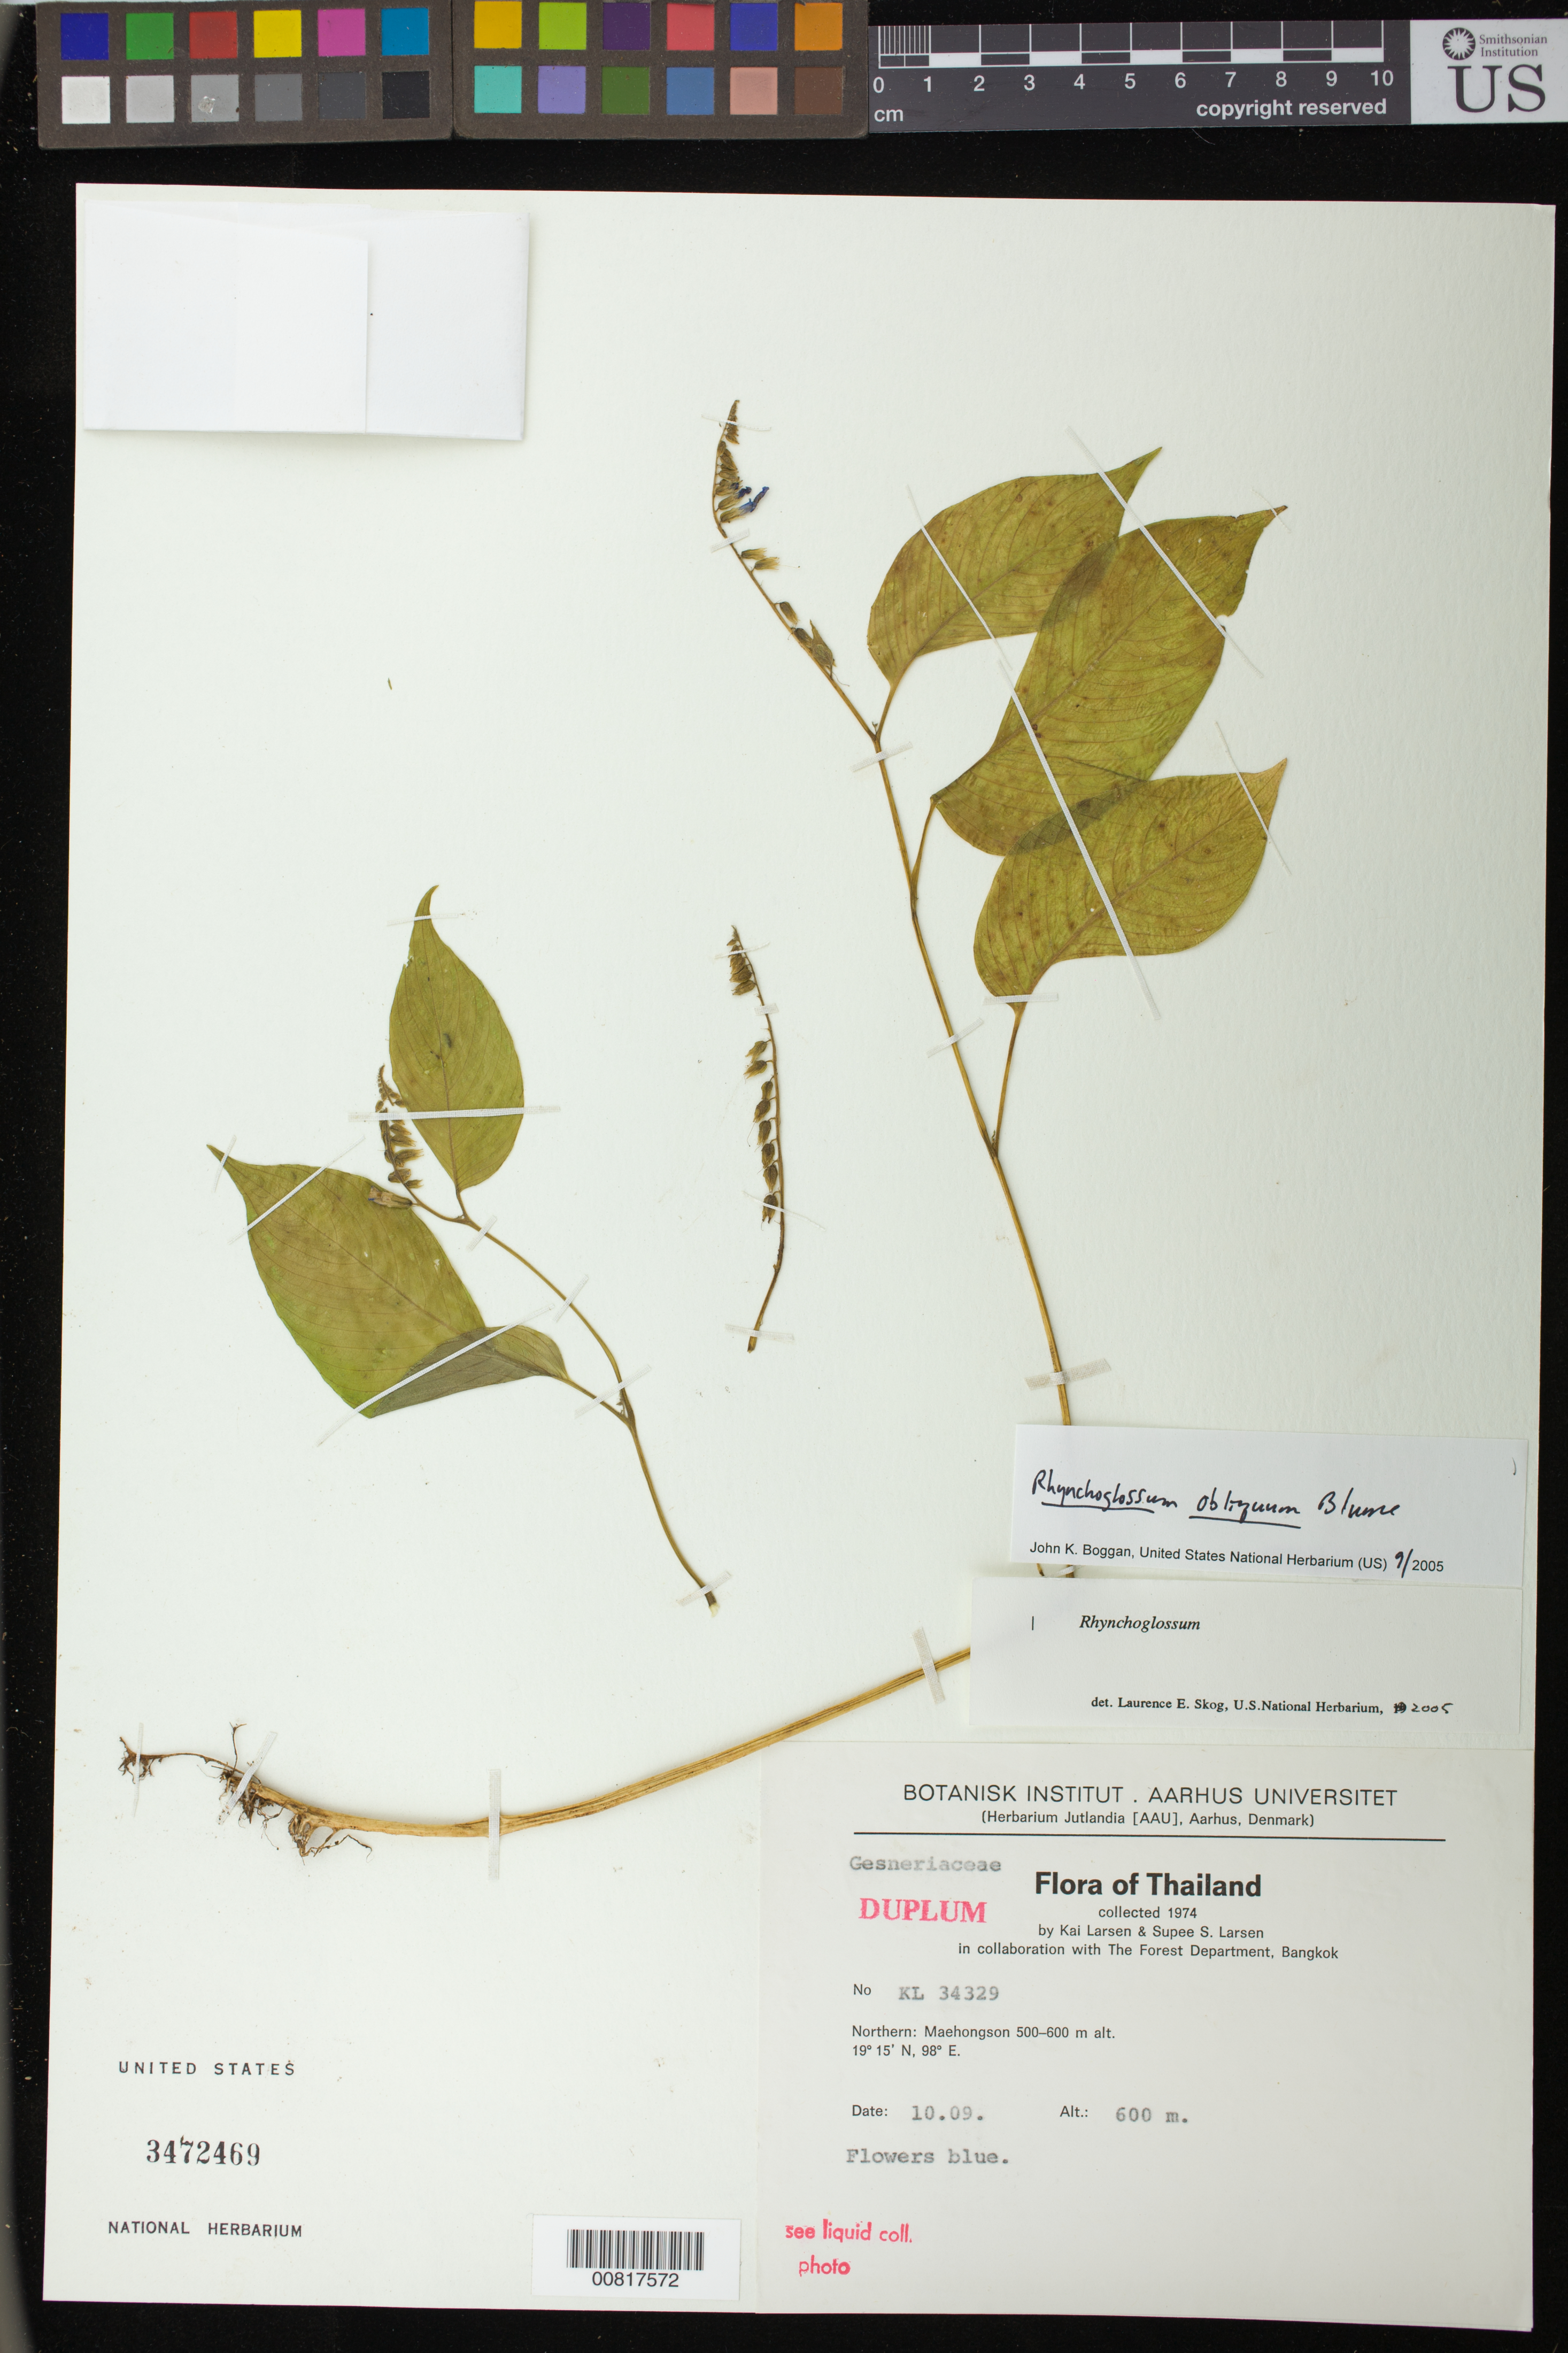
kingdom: Plantae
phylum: Tracheophyta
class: Magnoliopsida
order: Lamiales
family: Gesneriaceae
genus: Rhynchoglossum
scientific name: Rhynchoglossum obliquum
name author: Blume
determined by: Boggan, J. K., (US), NMNH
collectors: K. Larsen & S. Larsen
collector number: KL 34329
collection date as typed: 10 Sep 1974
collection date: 1974-09-10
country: Thailand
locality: Northern: Maehongson.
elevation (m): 600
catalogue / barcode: US 3472469